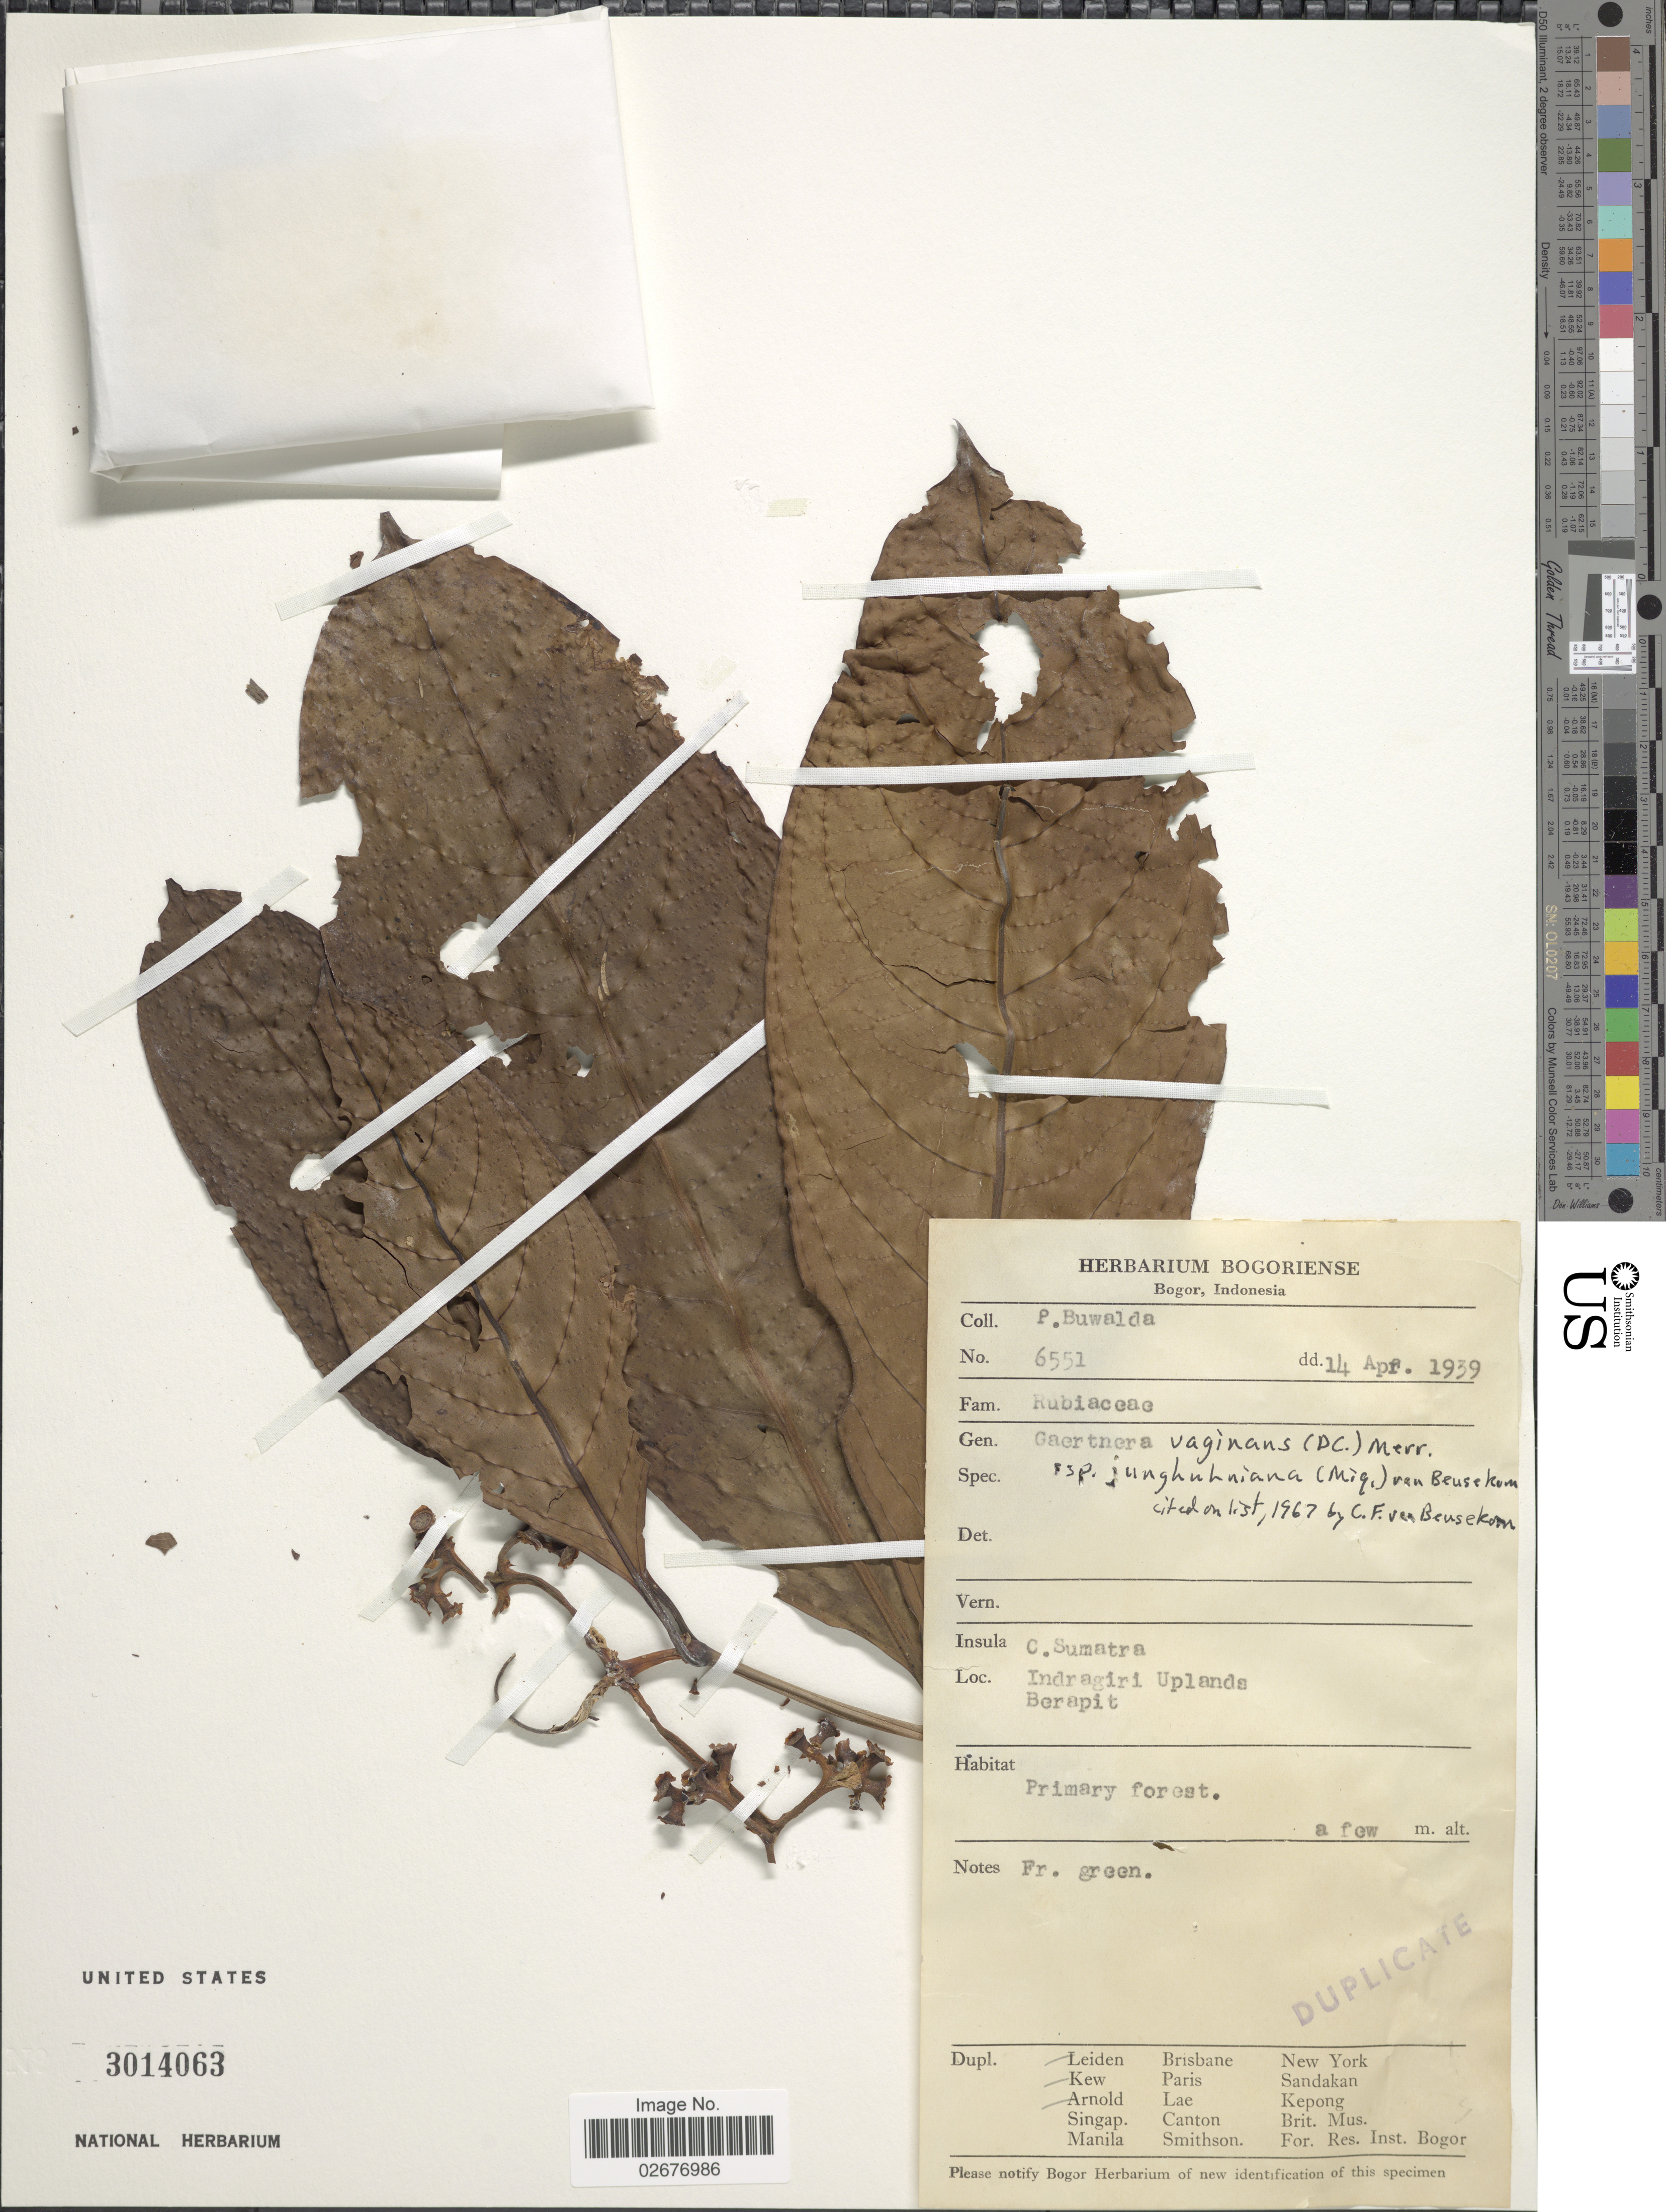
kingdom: Plantae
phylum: Tracheophyta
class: Magnoliopsida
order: Gentianales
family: Rubiaceae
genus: Gaertnera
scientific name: Gaertnera junghuhniana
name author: Miq.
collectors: P. Buwalda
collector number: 6551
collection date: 1939-04-14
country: Indonesia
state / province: Sumatra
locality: C. Sumatra, Indragiri Uplands. Berapit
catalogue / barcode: US 3014063